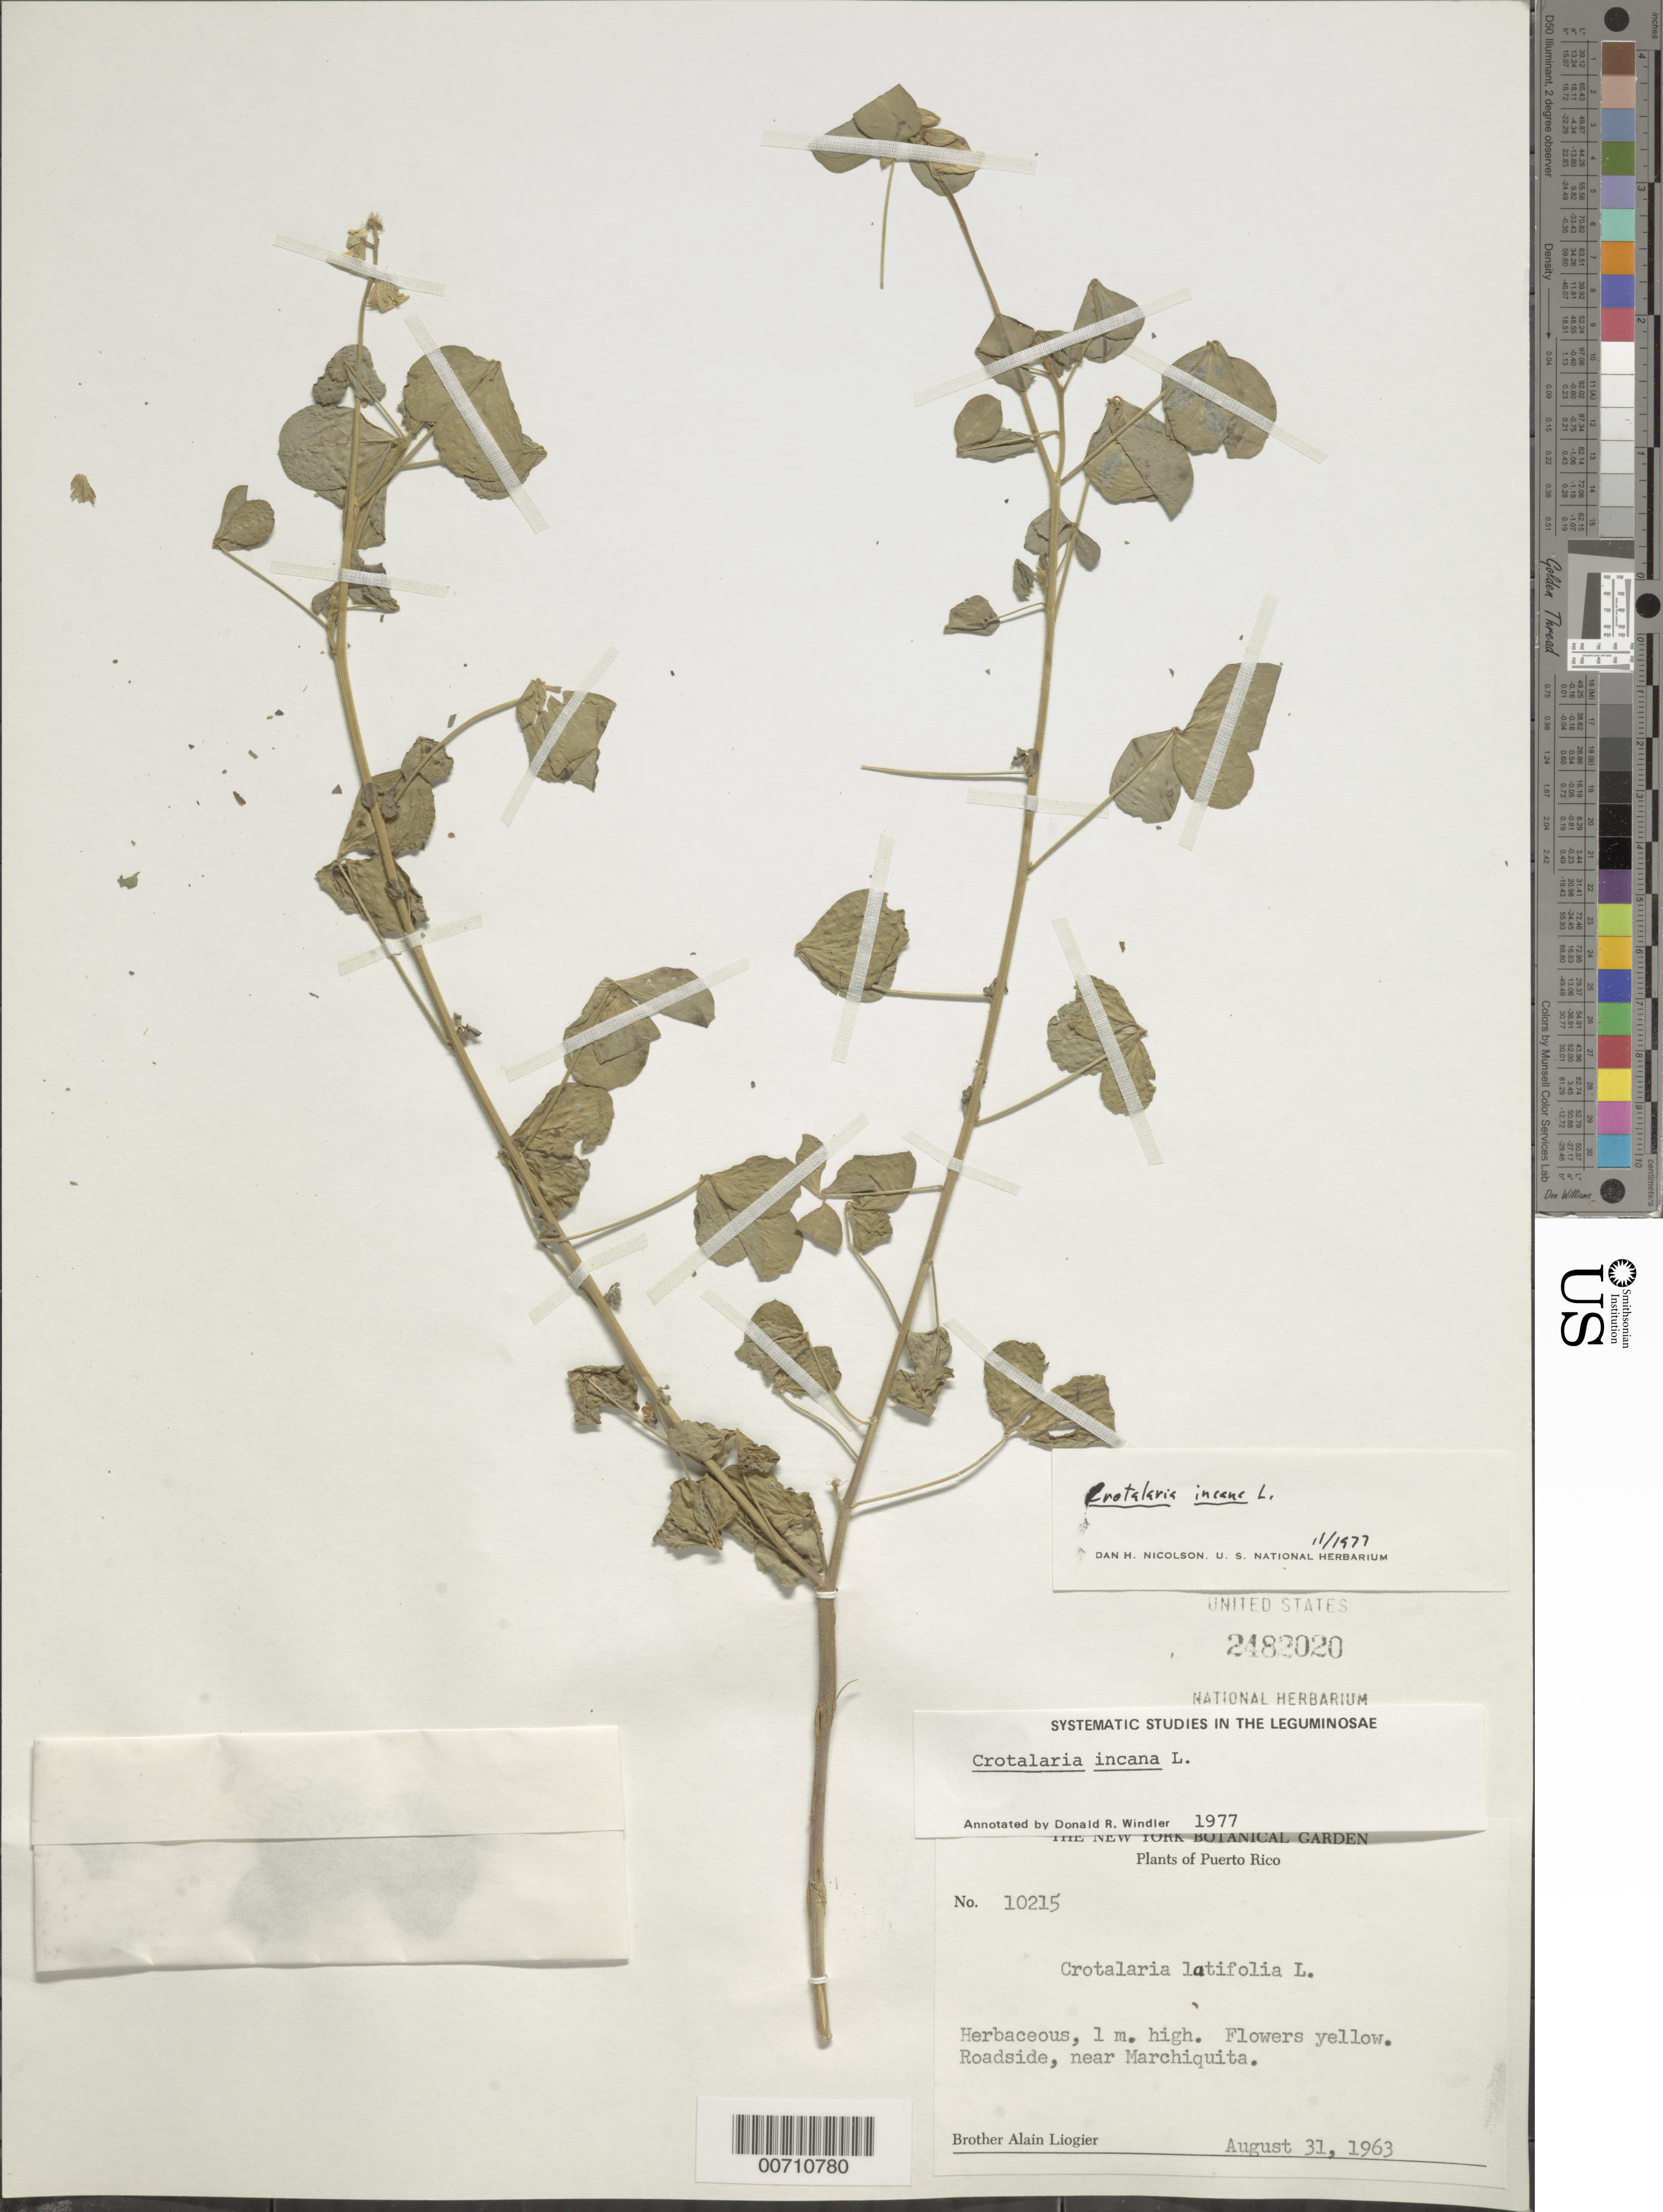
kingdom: Plantae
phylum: Tracheophyta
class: Magnoliopsida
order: Fabales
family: Fabaceae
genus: Crotalaria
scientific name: Crotalaria incana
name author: L.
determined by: Nicolson, Dan H.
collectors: A. H. Liogier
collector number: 10215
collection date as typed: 31 Aug 1963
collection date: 1963-08-31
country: Puerto Rico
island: Greater Antilles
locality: Marchiquita, near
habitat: Roadside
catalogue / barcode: US 2482020